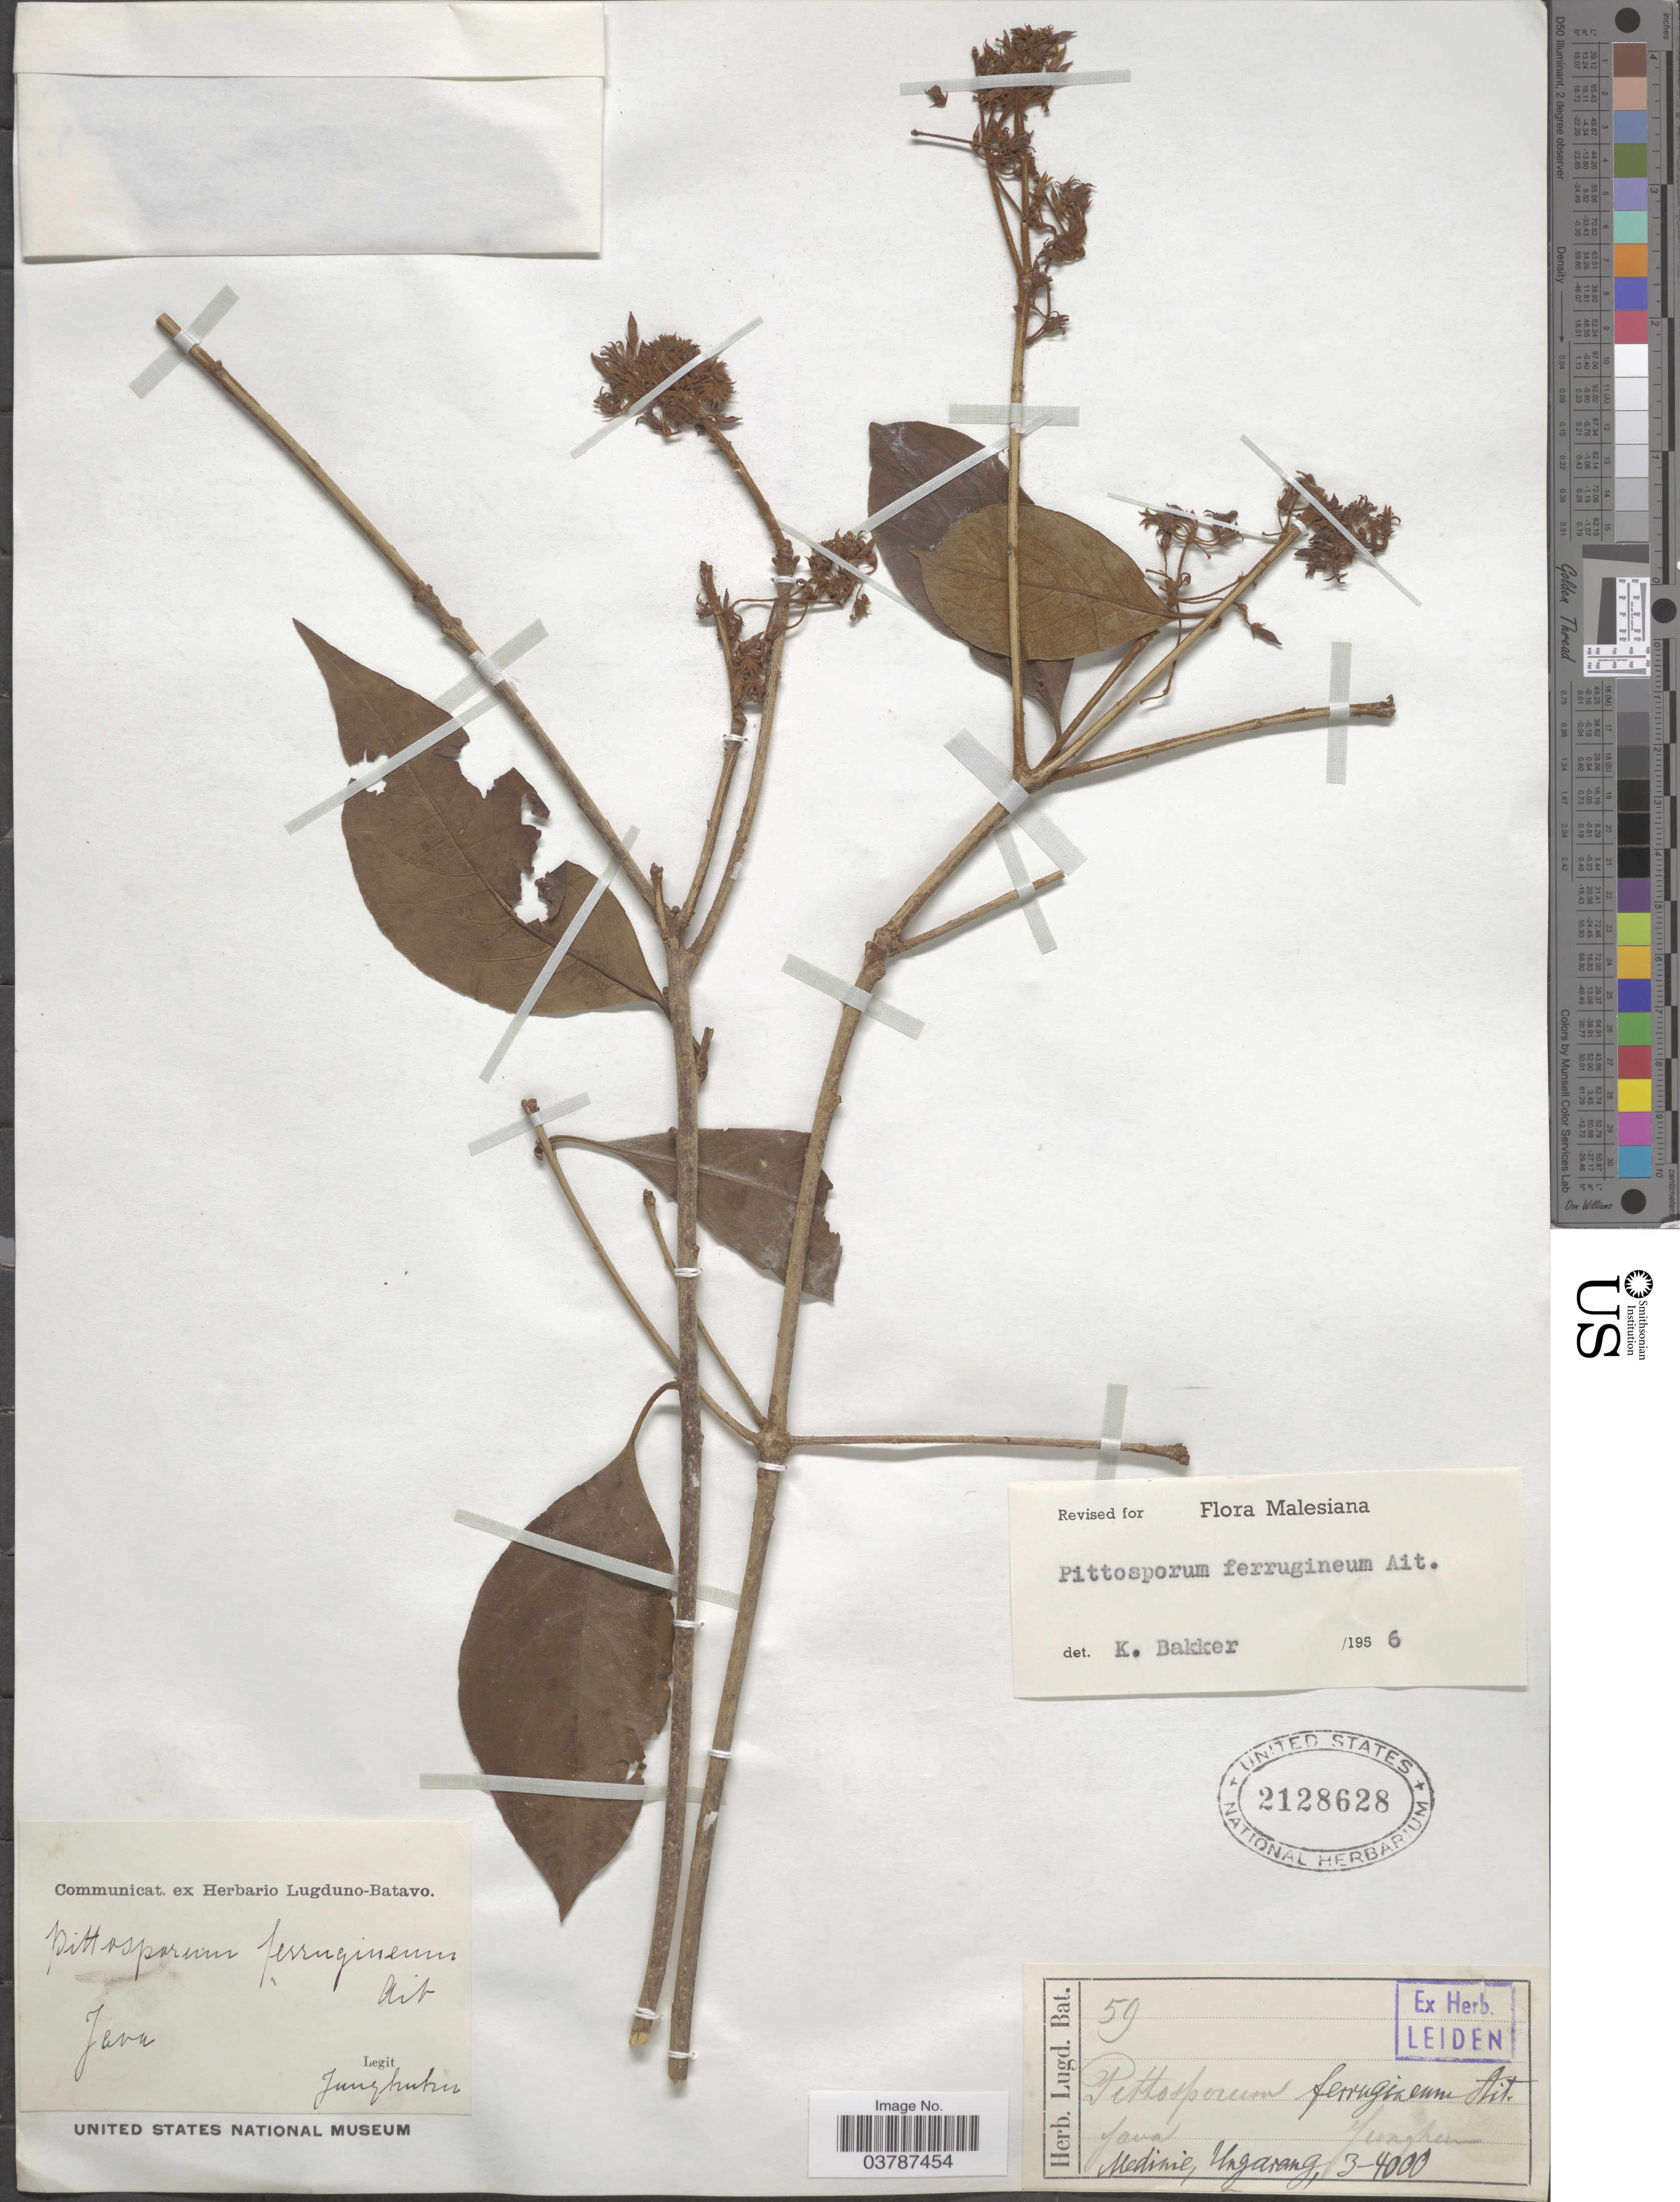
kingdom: Plantae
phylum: Tracheophyta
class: Magnoliopsida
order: Apiales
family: Pittosporaceae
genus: Pittosporum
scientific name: Pittosporum ferrugineum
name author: Dryand. ex Aiton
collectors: Junghuhn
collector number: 59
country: Indonesia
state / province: Java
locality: Junghen. Medinie, Ungarang.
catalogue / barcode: US 2128628